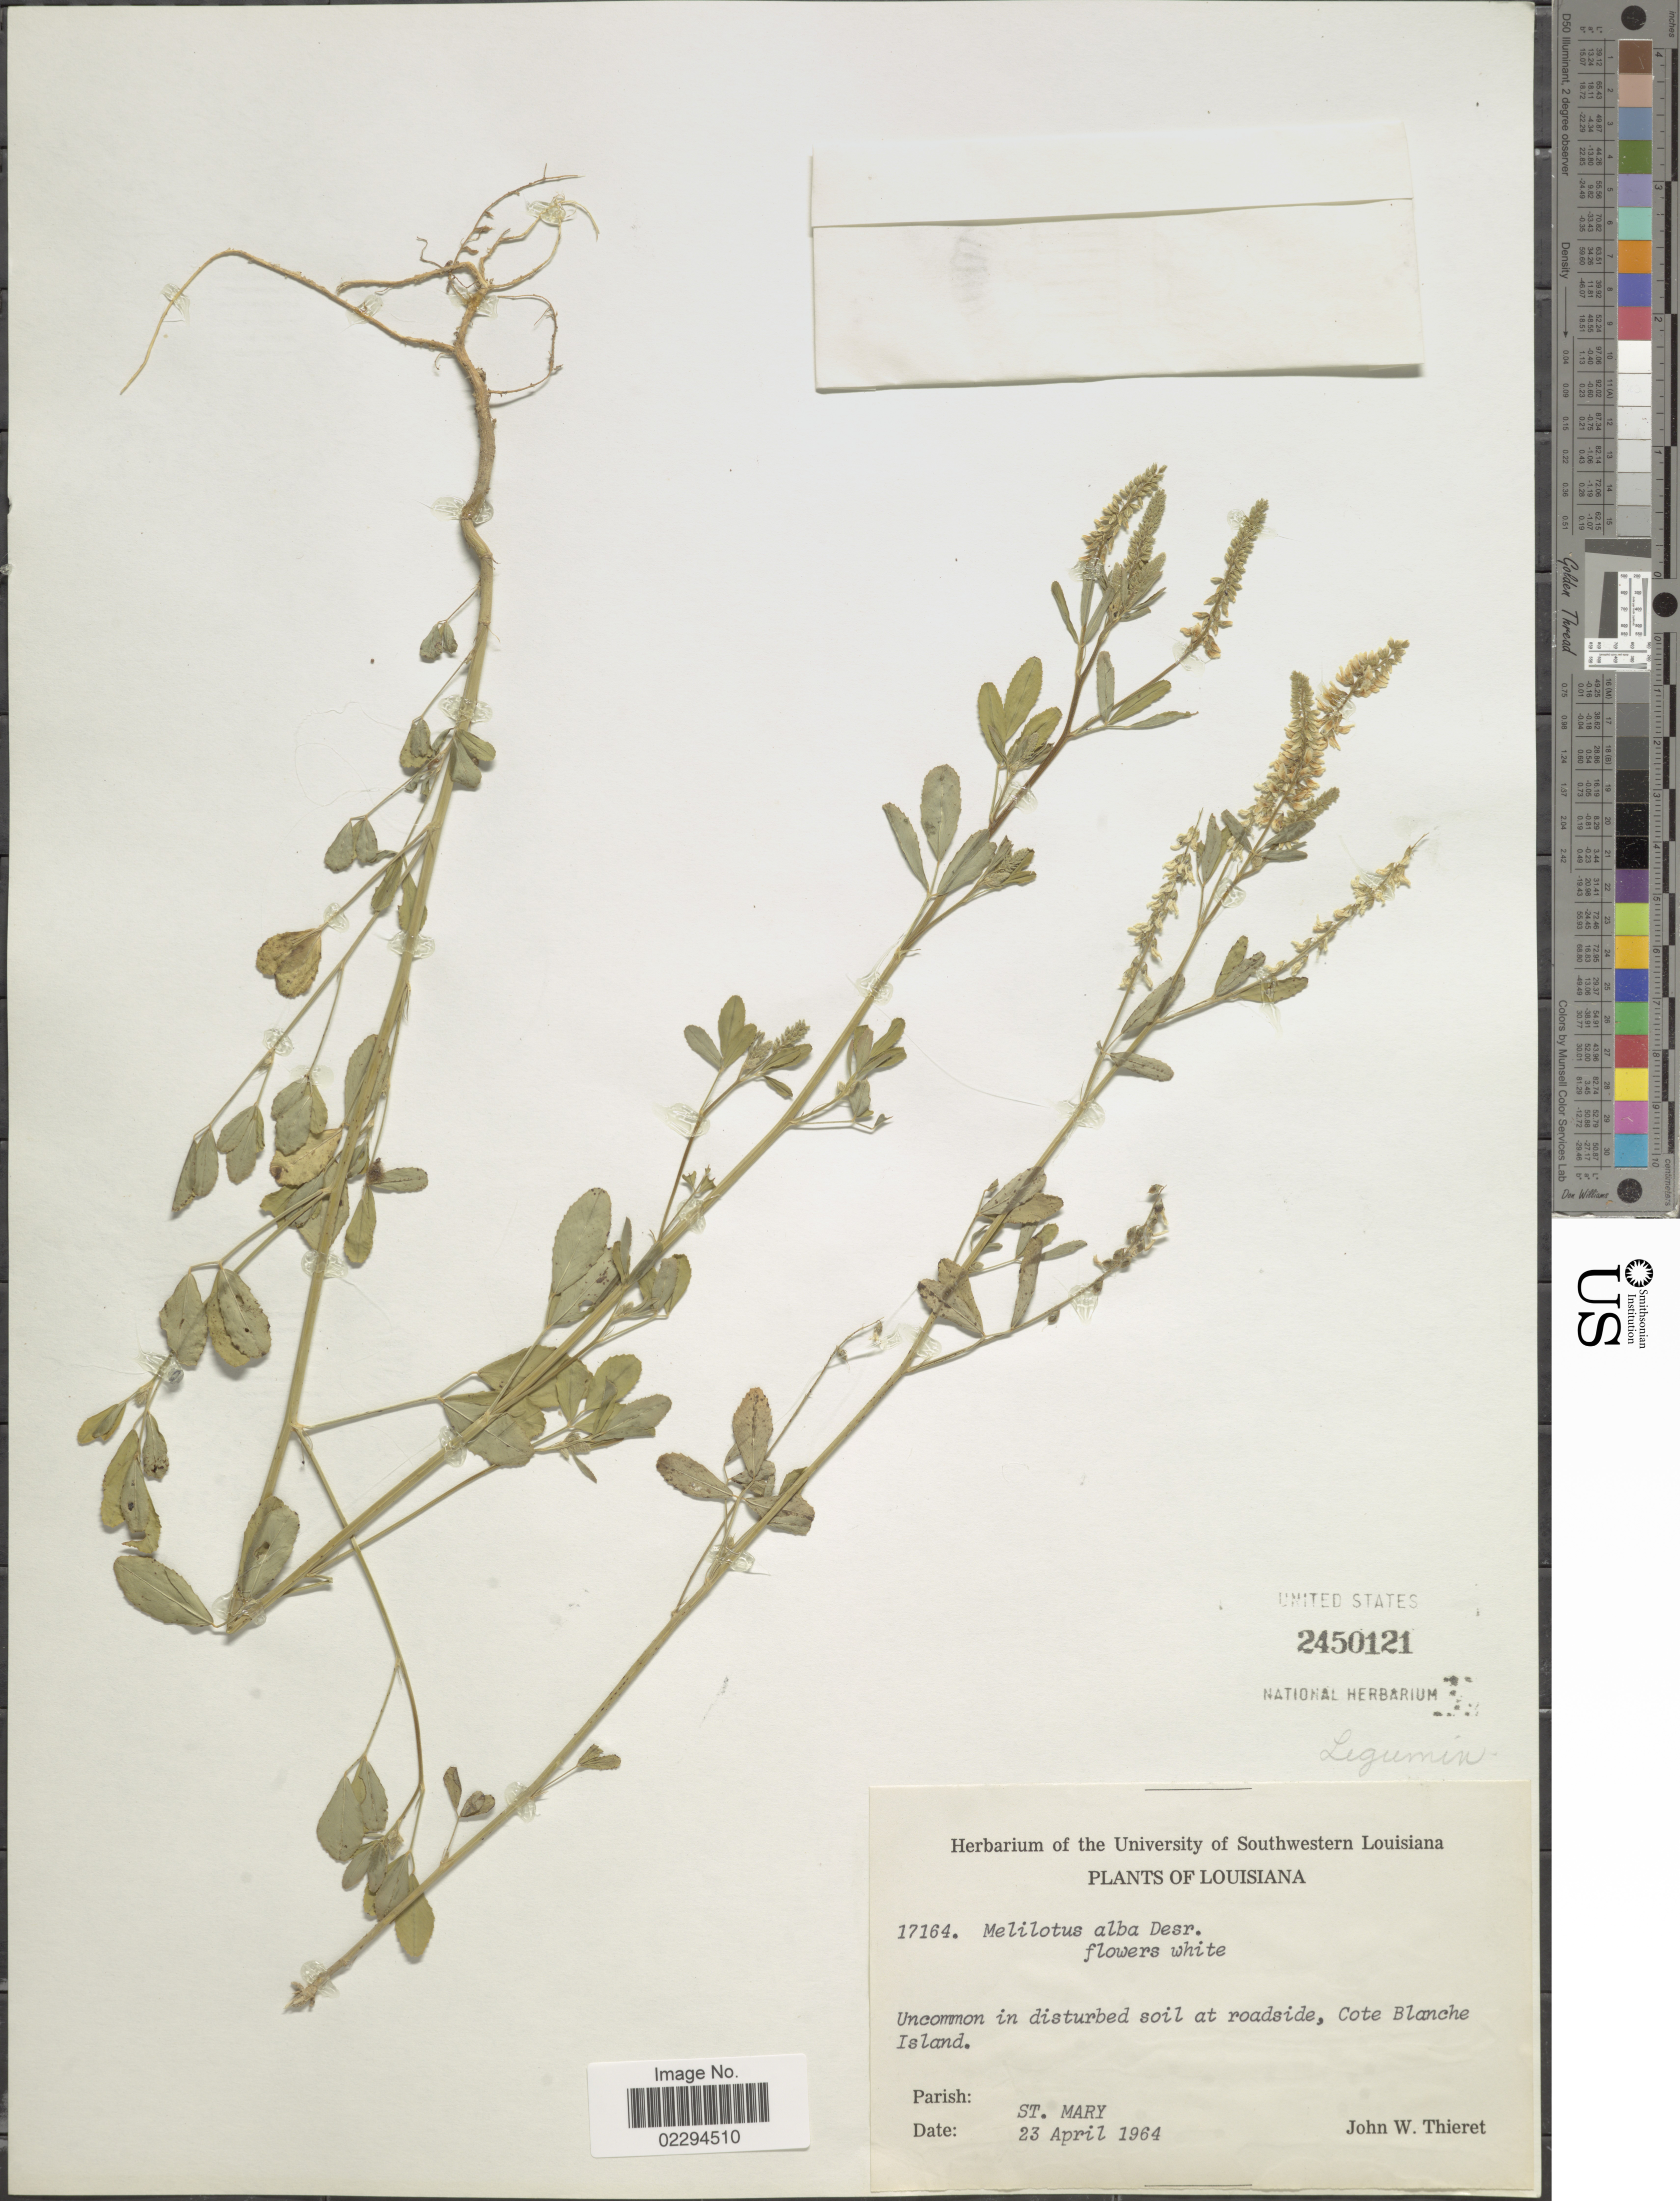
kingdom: Plantae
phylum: Tracheophyta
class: Magnoliopsida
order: Fabales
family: Fabaceae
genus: Melilotus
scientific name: Melilotus albus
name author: Medik.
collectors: J. W. Thieret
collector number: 17164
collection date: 1964-04-23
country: United States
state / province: Louisiana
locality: Cote Blanche Island. Parish: St. Mary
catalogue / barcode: US 2450121